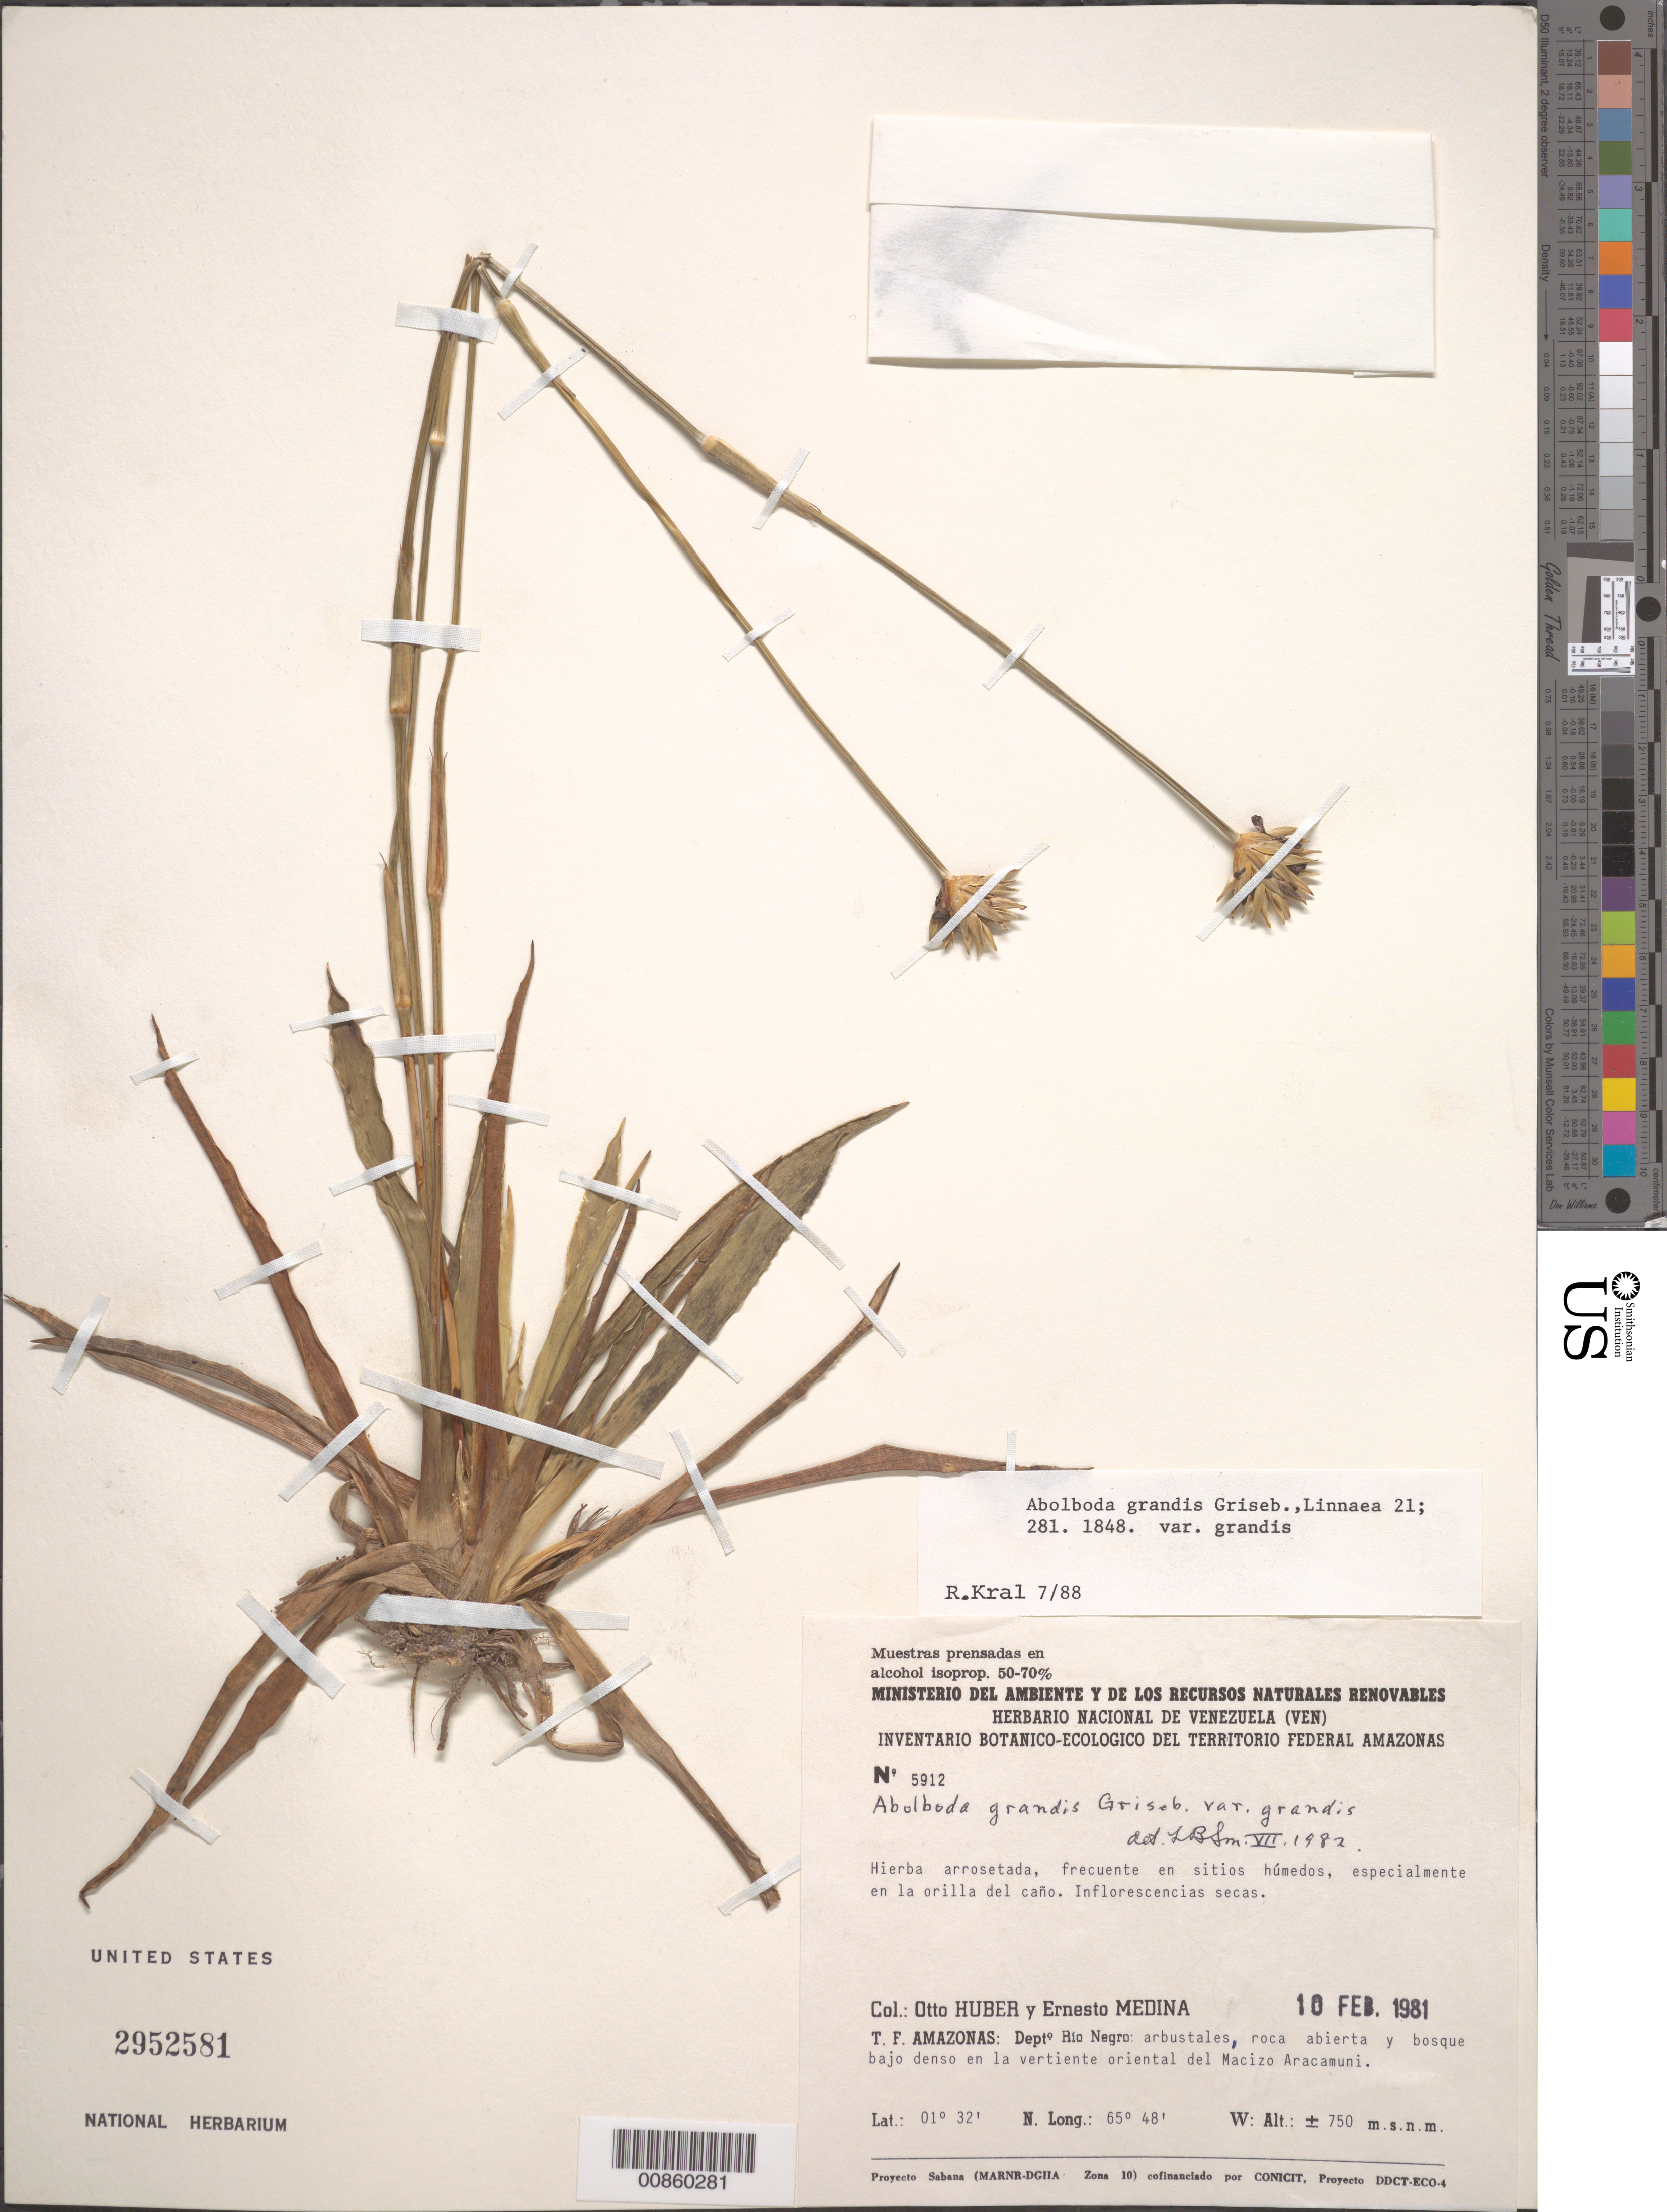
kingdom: Plantae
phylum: Tracheophyta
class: Liliopsida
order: Poales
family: Xyridaceae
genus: Abolboda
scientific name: Abolboda grandis var. grandis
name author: Griseb.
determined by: Kral, Robert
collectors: O. Huber & E. Medina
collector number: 5912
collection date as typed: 10-Feb-81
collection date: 1981-02-10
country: Venezuela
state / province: Amazonas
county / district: Río Negro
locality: Macizo Aracamuni, en la veritente oriental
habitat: Arbustales, roca abierta y bosque bajo denso. Sitios húmedos, especialmente en la orilla del caño.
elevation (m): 750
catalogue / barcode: US 2952581